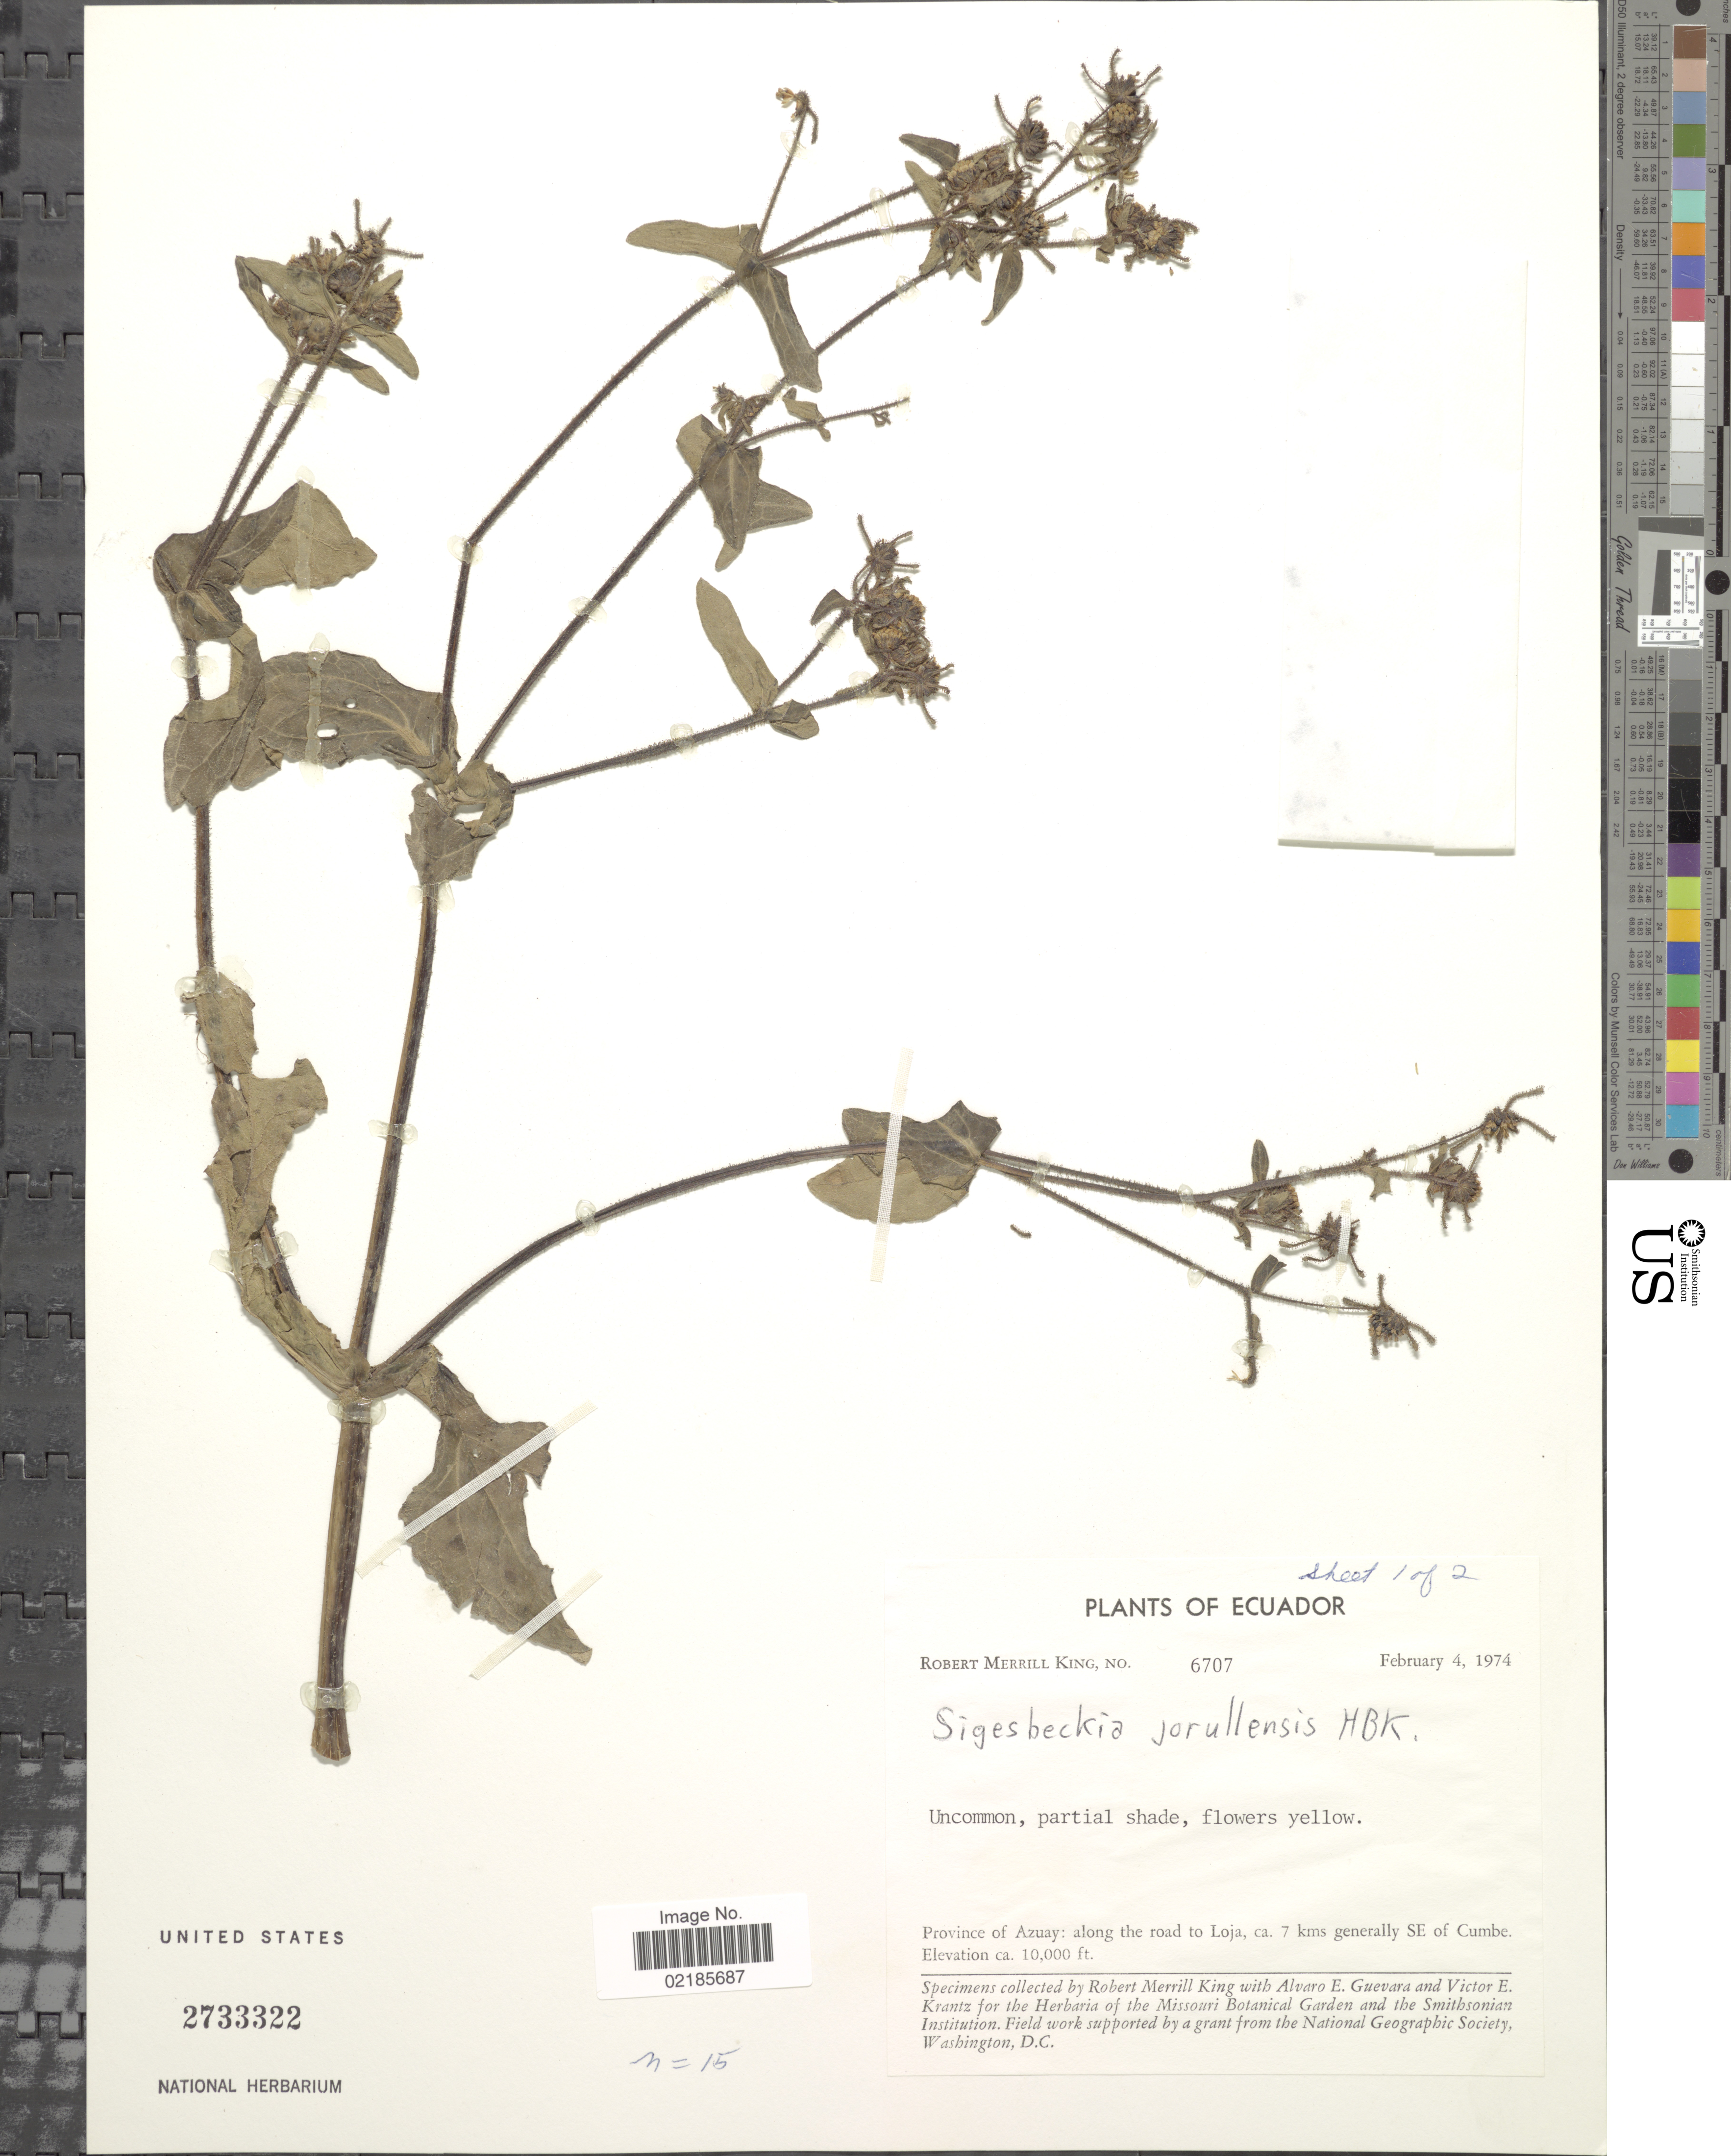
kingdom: Plantae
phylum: Tracheophyta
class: Magnoliopsida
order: Asterales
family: Asteraceae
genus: Sigesbeckia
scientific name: Sigesbeckia jorullensis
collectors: R. M. King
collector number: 6707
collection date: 1974-02-04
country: Ecuador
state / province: Azuay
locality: Along the road to Loja, ca. 7 kms generally SE of Cumbe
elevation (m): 3048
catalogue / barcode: US 2733322